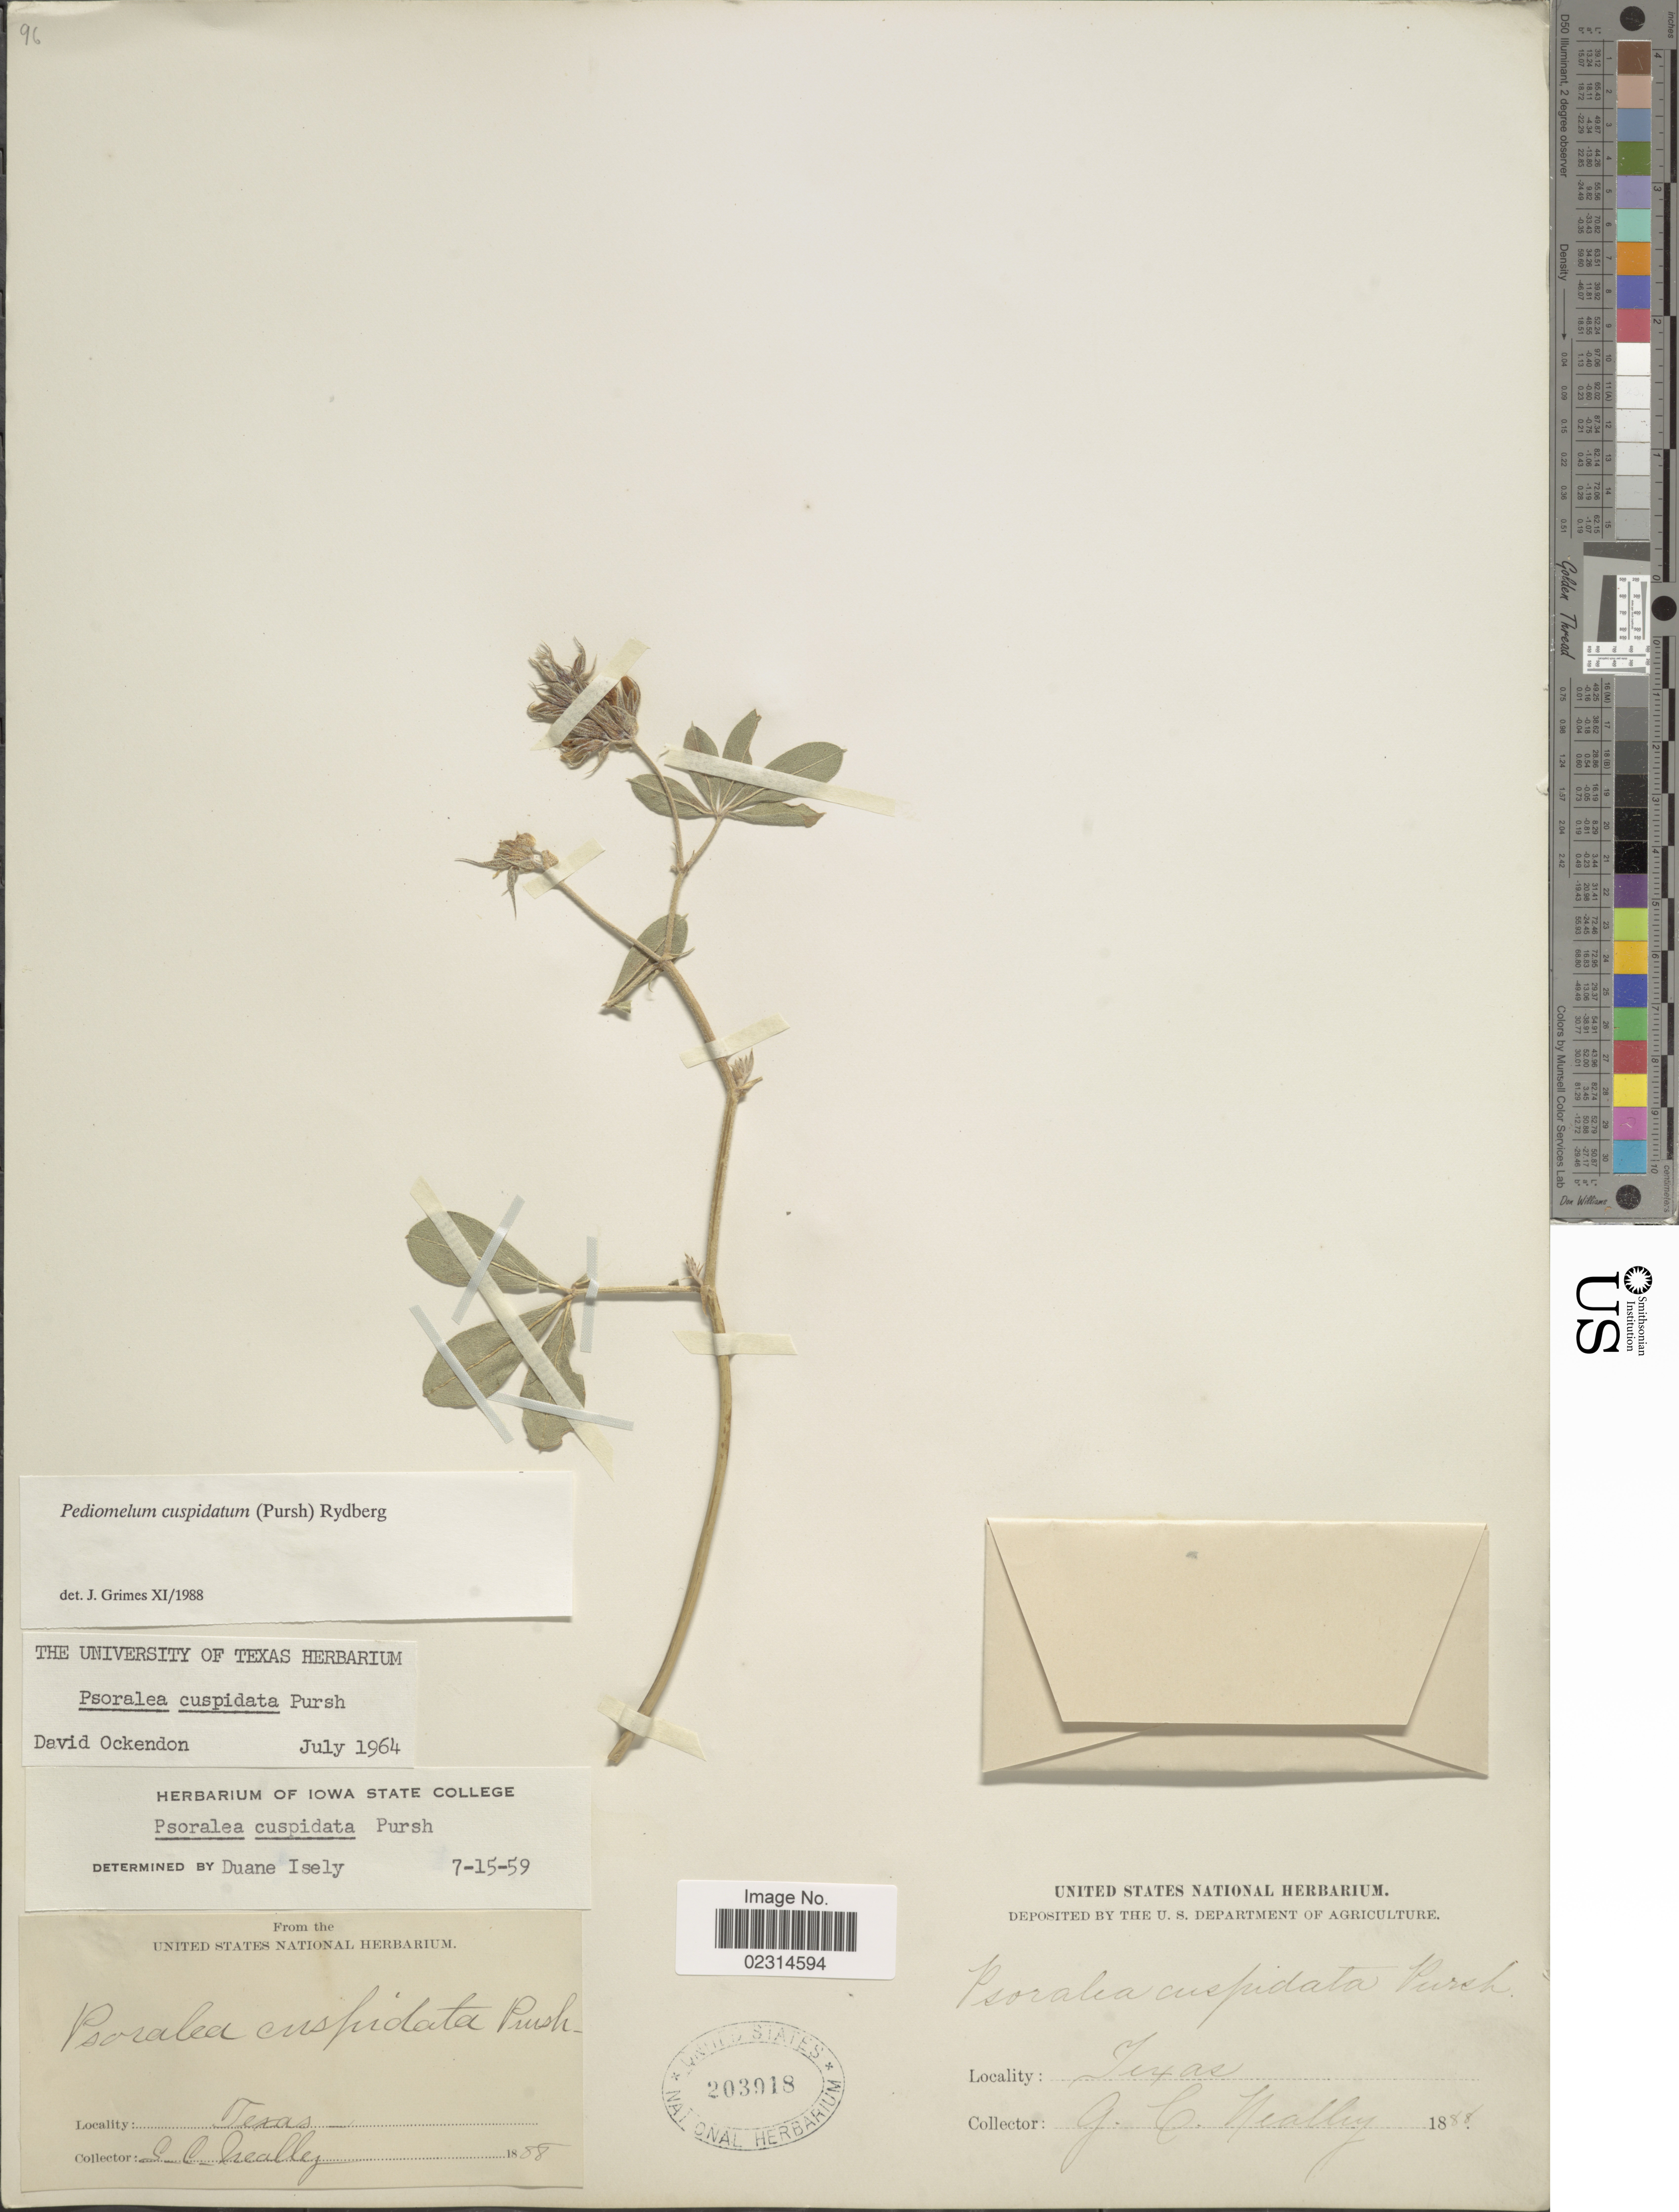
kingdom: Plantae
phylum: Tracheophyta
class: Magnoliopsida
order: Fabales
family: Fabaceae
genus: Pediomelum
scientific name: Pediomelum cuspidatum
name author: (Pursh) Rydb.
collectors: G. C. Nealley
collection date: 1888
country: United States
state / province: Texas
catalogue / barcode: US 203918